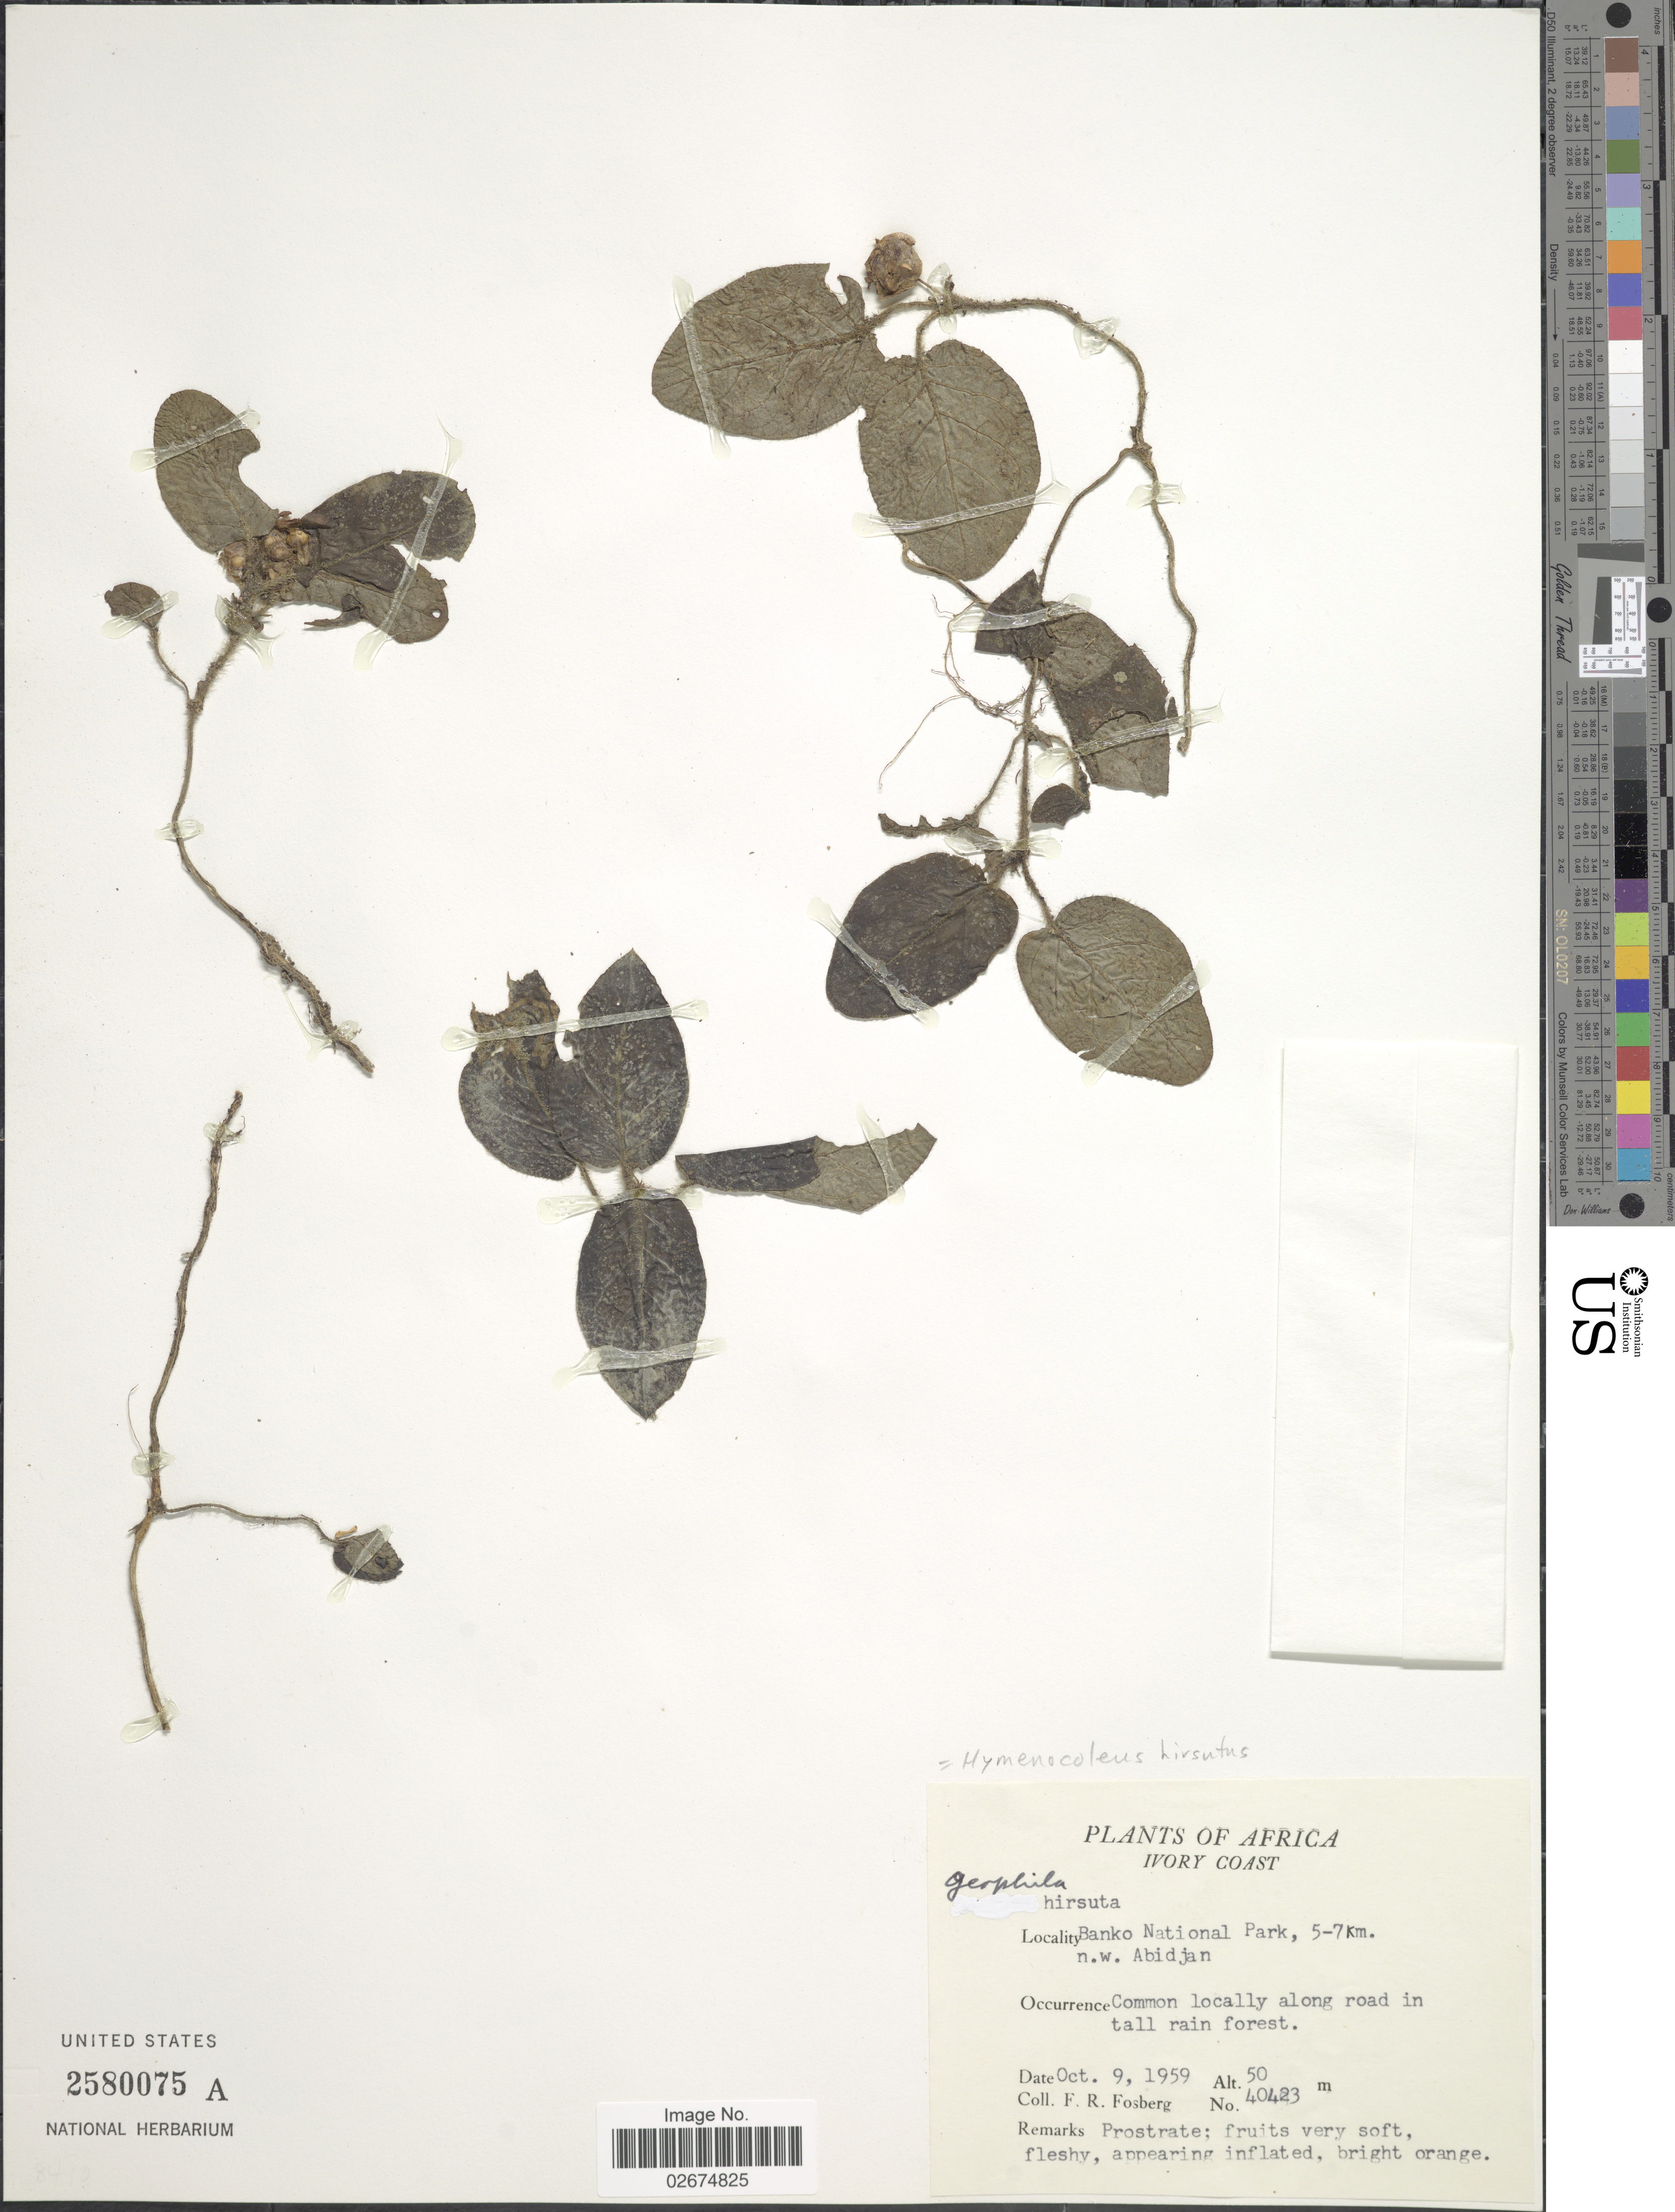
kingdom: Plantae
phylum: Tracheophyta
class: Magnoliopsida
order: Gentianales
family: Rubiaceae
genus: Hymenocoleus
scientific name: Hymenocoleus hirsutus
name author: Benth.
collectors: F. R. Fosberg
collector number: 40423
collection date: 1959-10-09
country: Ivory Coast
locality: Banko National Park, 5-7km. n.w. Abidjan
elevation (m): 50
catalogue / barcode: US 2580075A